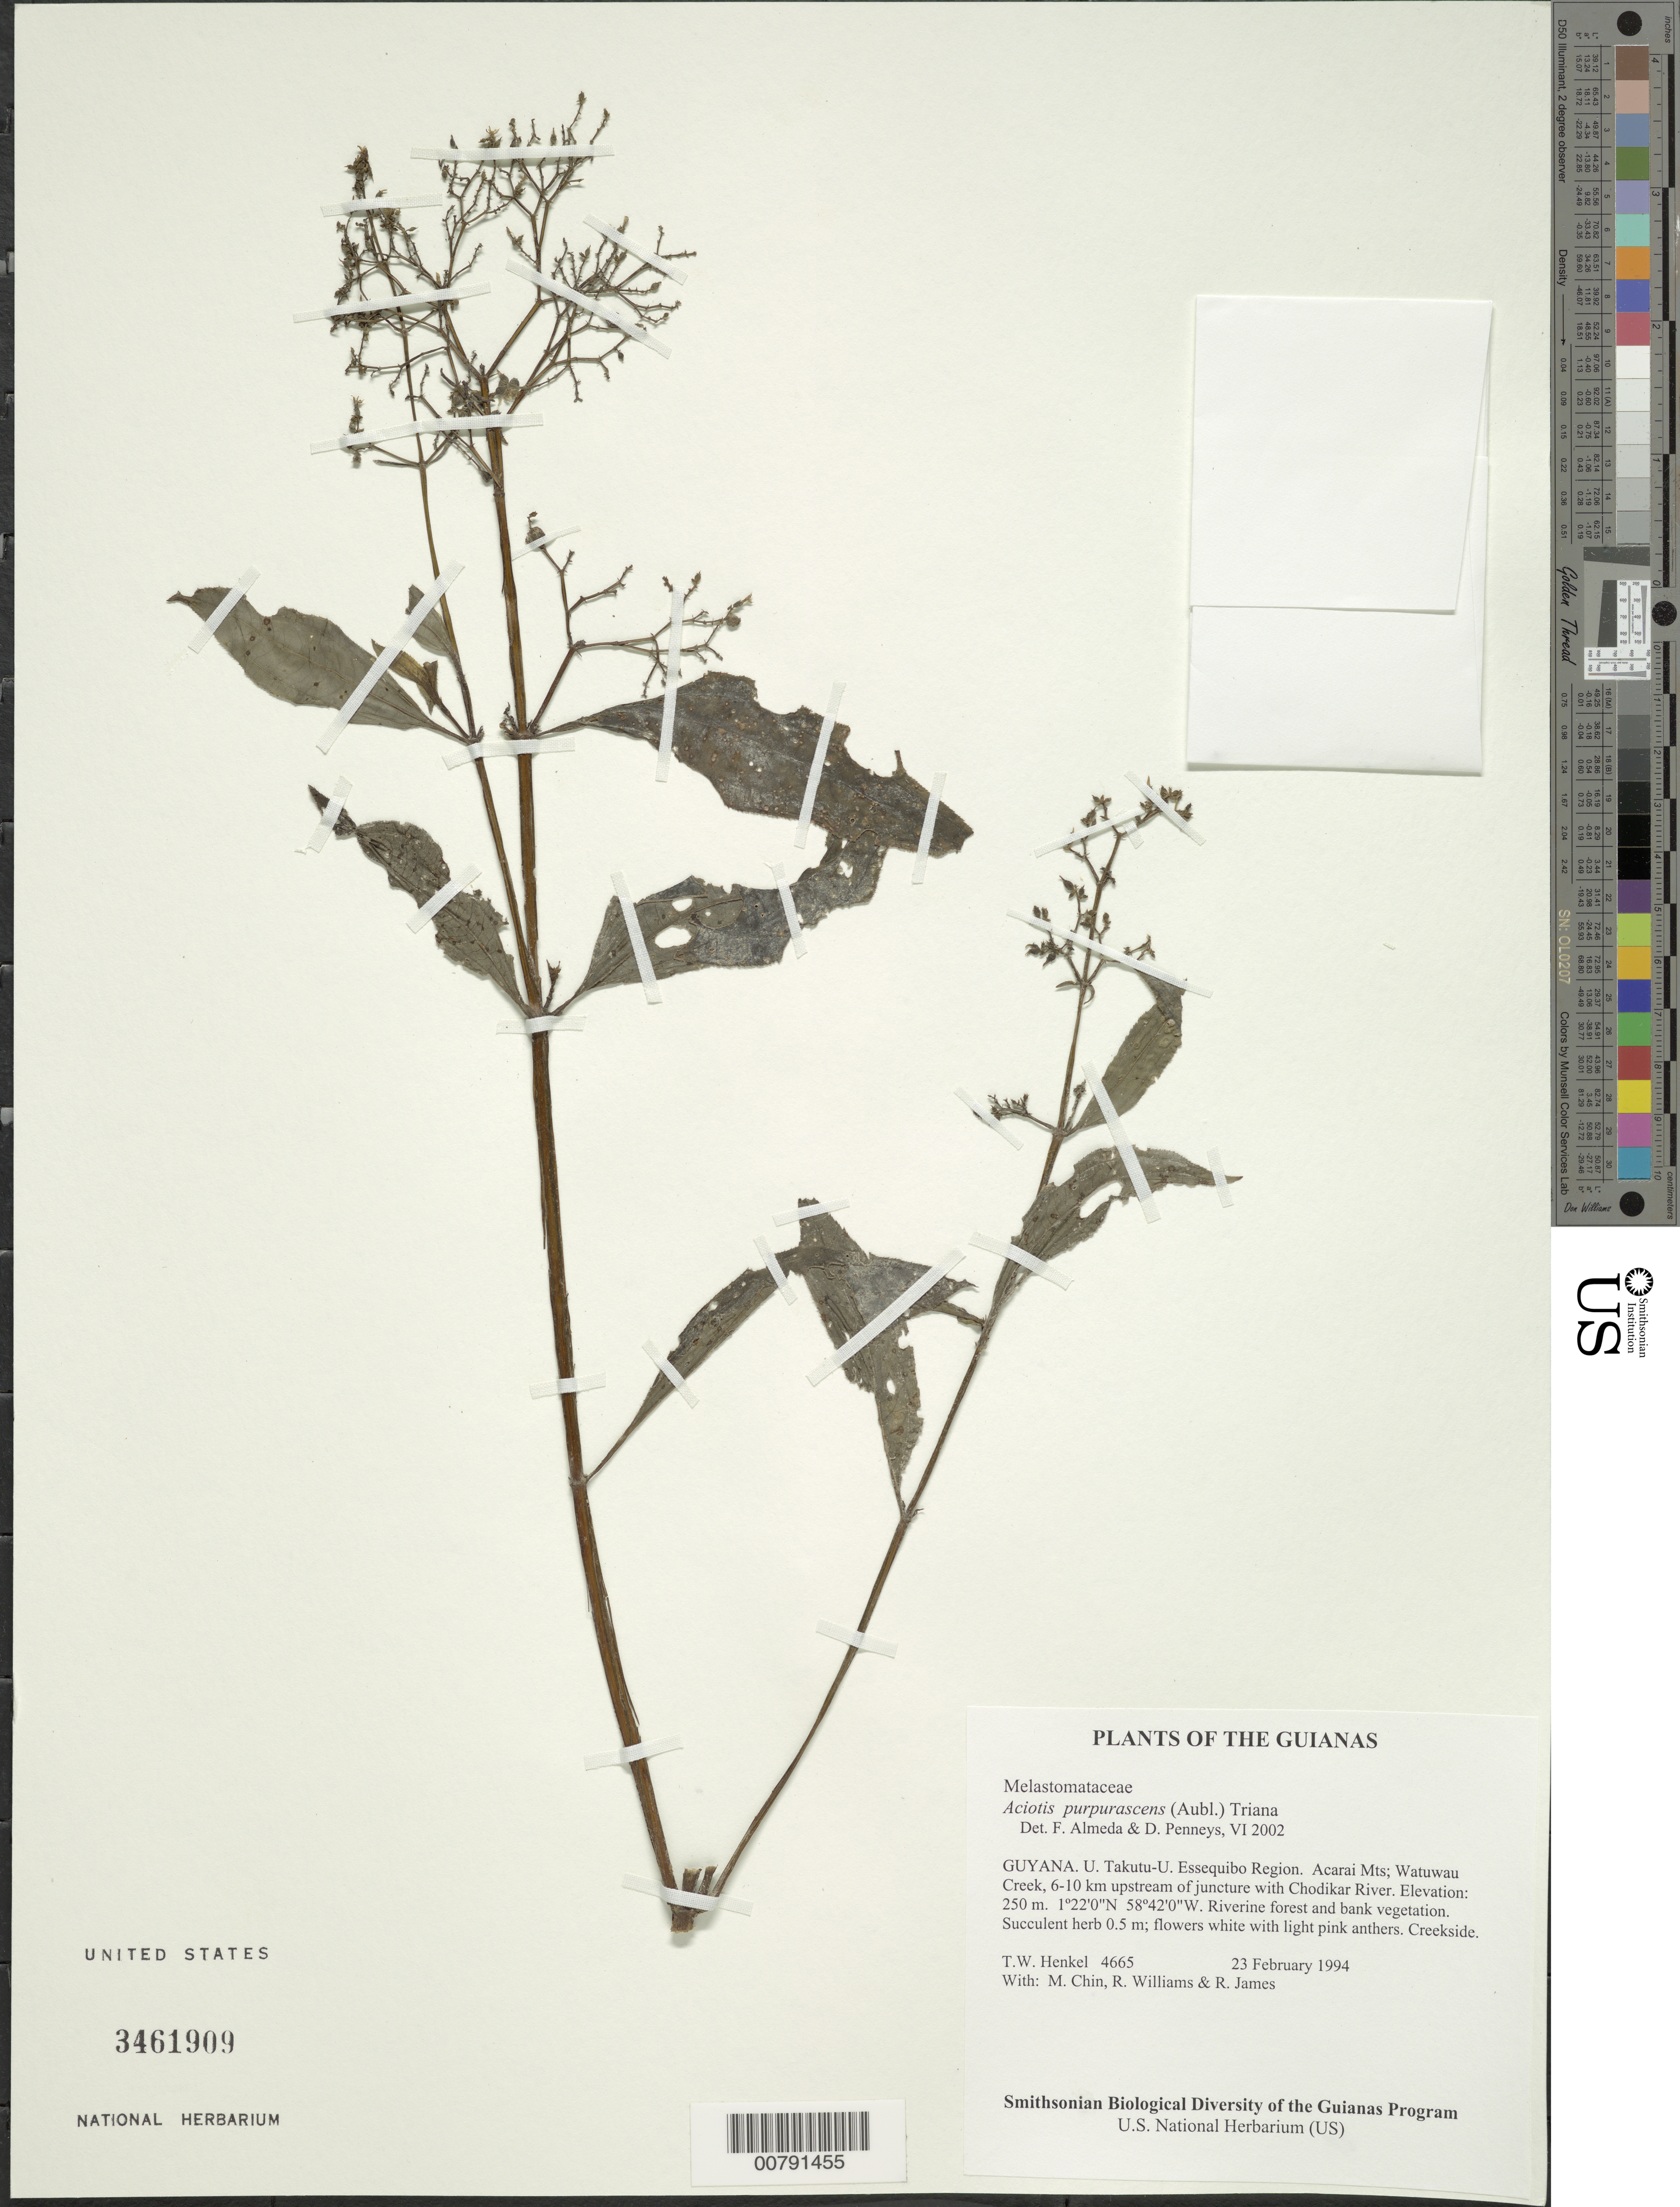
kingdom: Plantae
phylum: Tracheophyta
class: Magnoliopsida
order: Myrtales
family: Melastomataceae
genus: Aciotis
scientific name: Aciotis purpurascens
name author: (Aubl.) Triana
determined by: Almeda, F.; Penneys, D. S.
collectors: T. Henkel, M. Chin, R. Williams & R. James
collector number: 4665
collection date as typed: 23 February 1994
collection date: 1994-02-23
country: Guyana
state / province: U. Takutu-U. Essequibo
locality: Acarai Mts; Watuwau Creek, 6-10 km upstream of juncture with Chodikar River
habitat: Riverine forest and bank vegetation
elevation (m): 250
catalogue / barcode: US 3461909